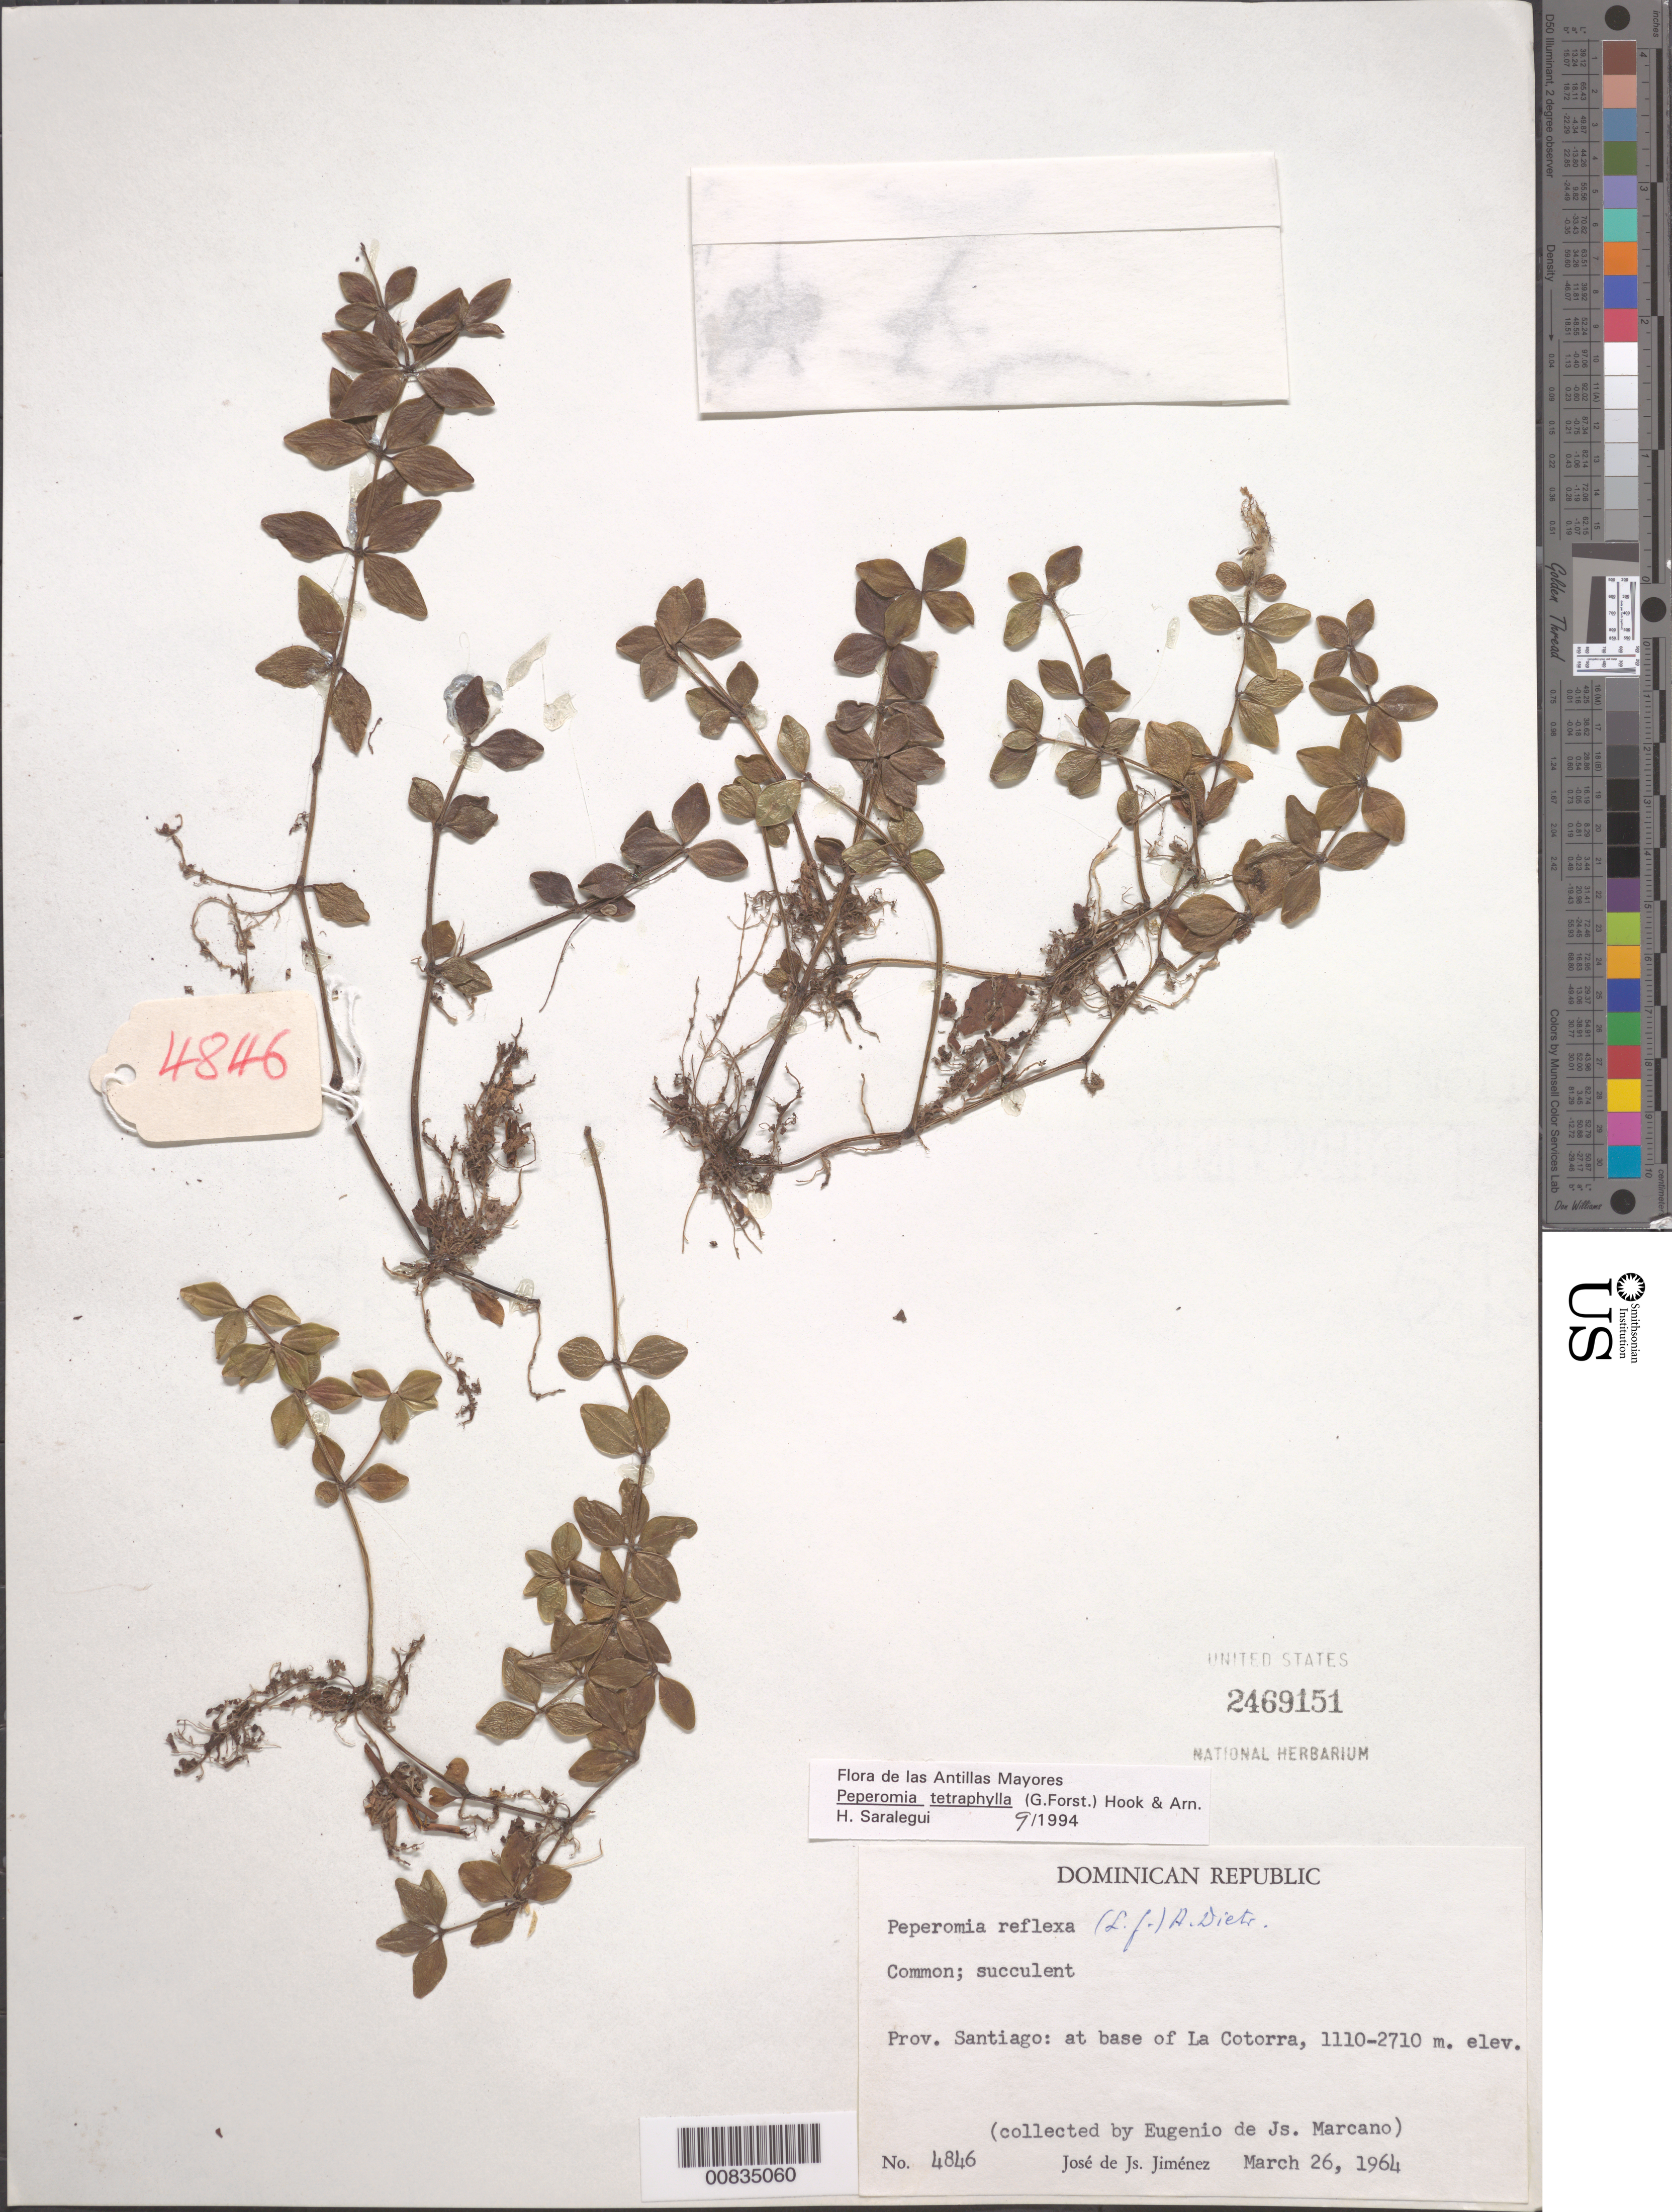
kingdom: Plantae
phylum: Tracheophyta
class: Magnoliopsida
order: Piperales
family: Piperaceae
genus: Peperomia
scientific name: Peperomia trichopus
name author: Trel. in J.F. Macbr.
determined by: Saralegui Boza, H., (HAJB), Jardin Botanico Nacional (Habana)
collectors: J. J. Jiménez & E. J. Marcano F.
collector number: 4846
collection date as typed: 26 Mar 1964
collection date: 1964-03-26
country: Dominican Republic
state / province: Santiago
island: Hispaniola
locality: At base of La Cotorra.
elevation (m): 1110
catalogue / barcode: US 2469151